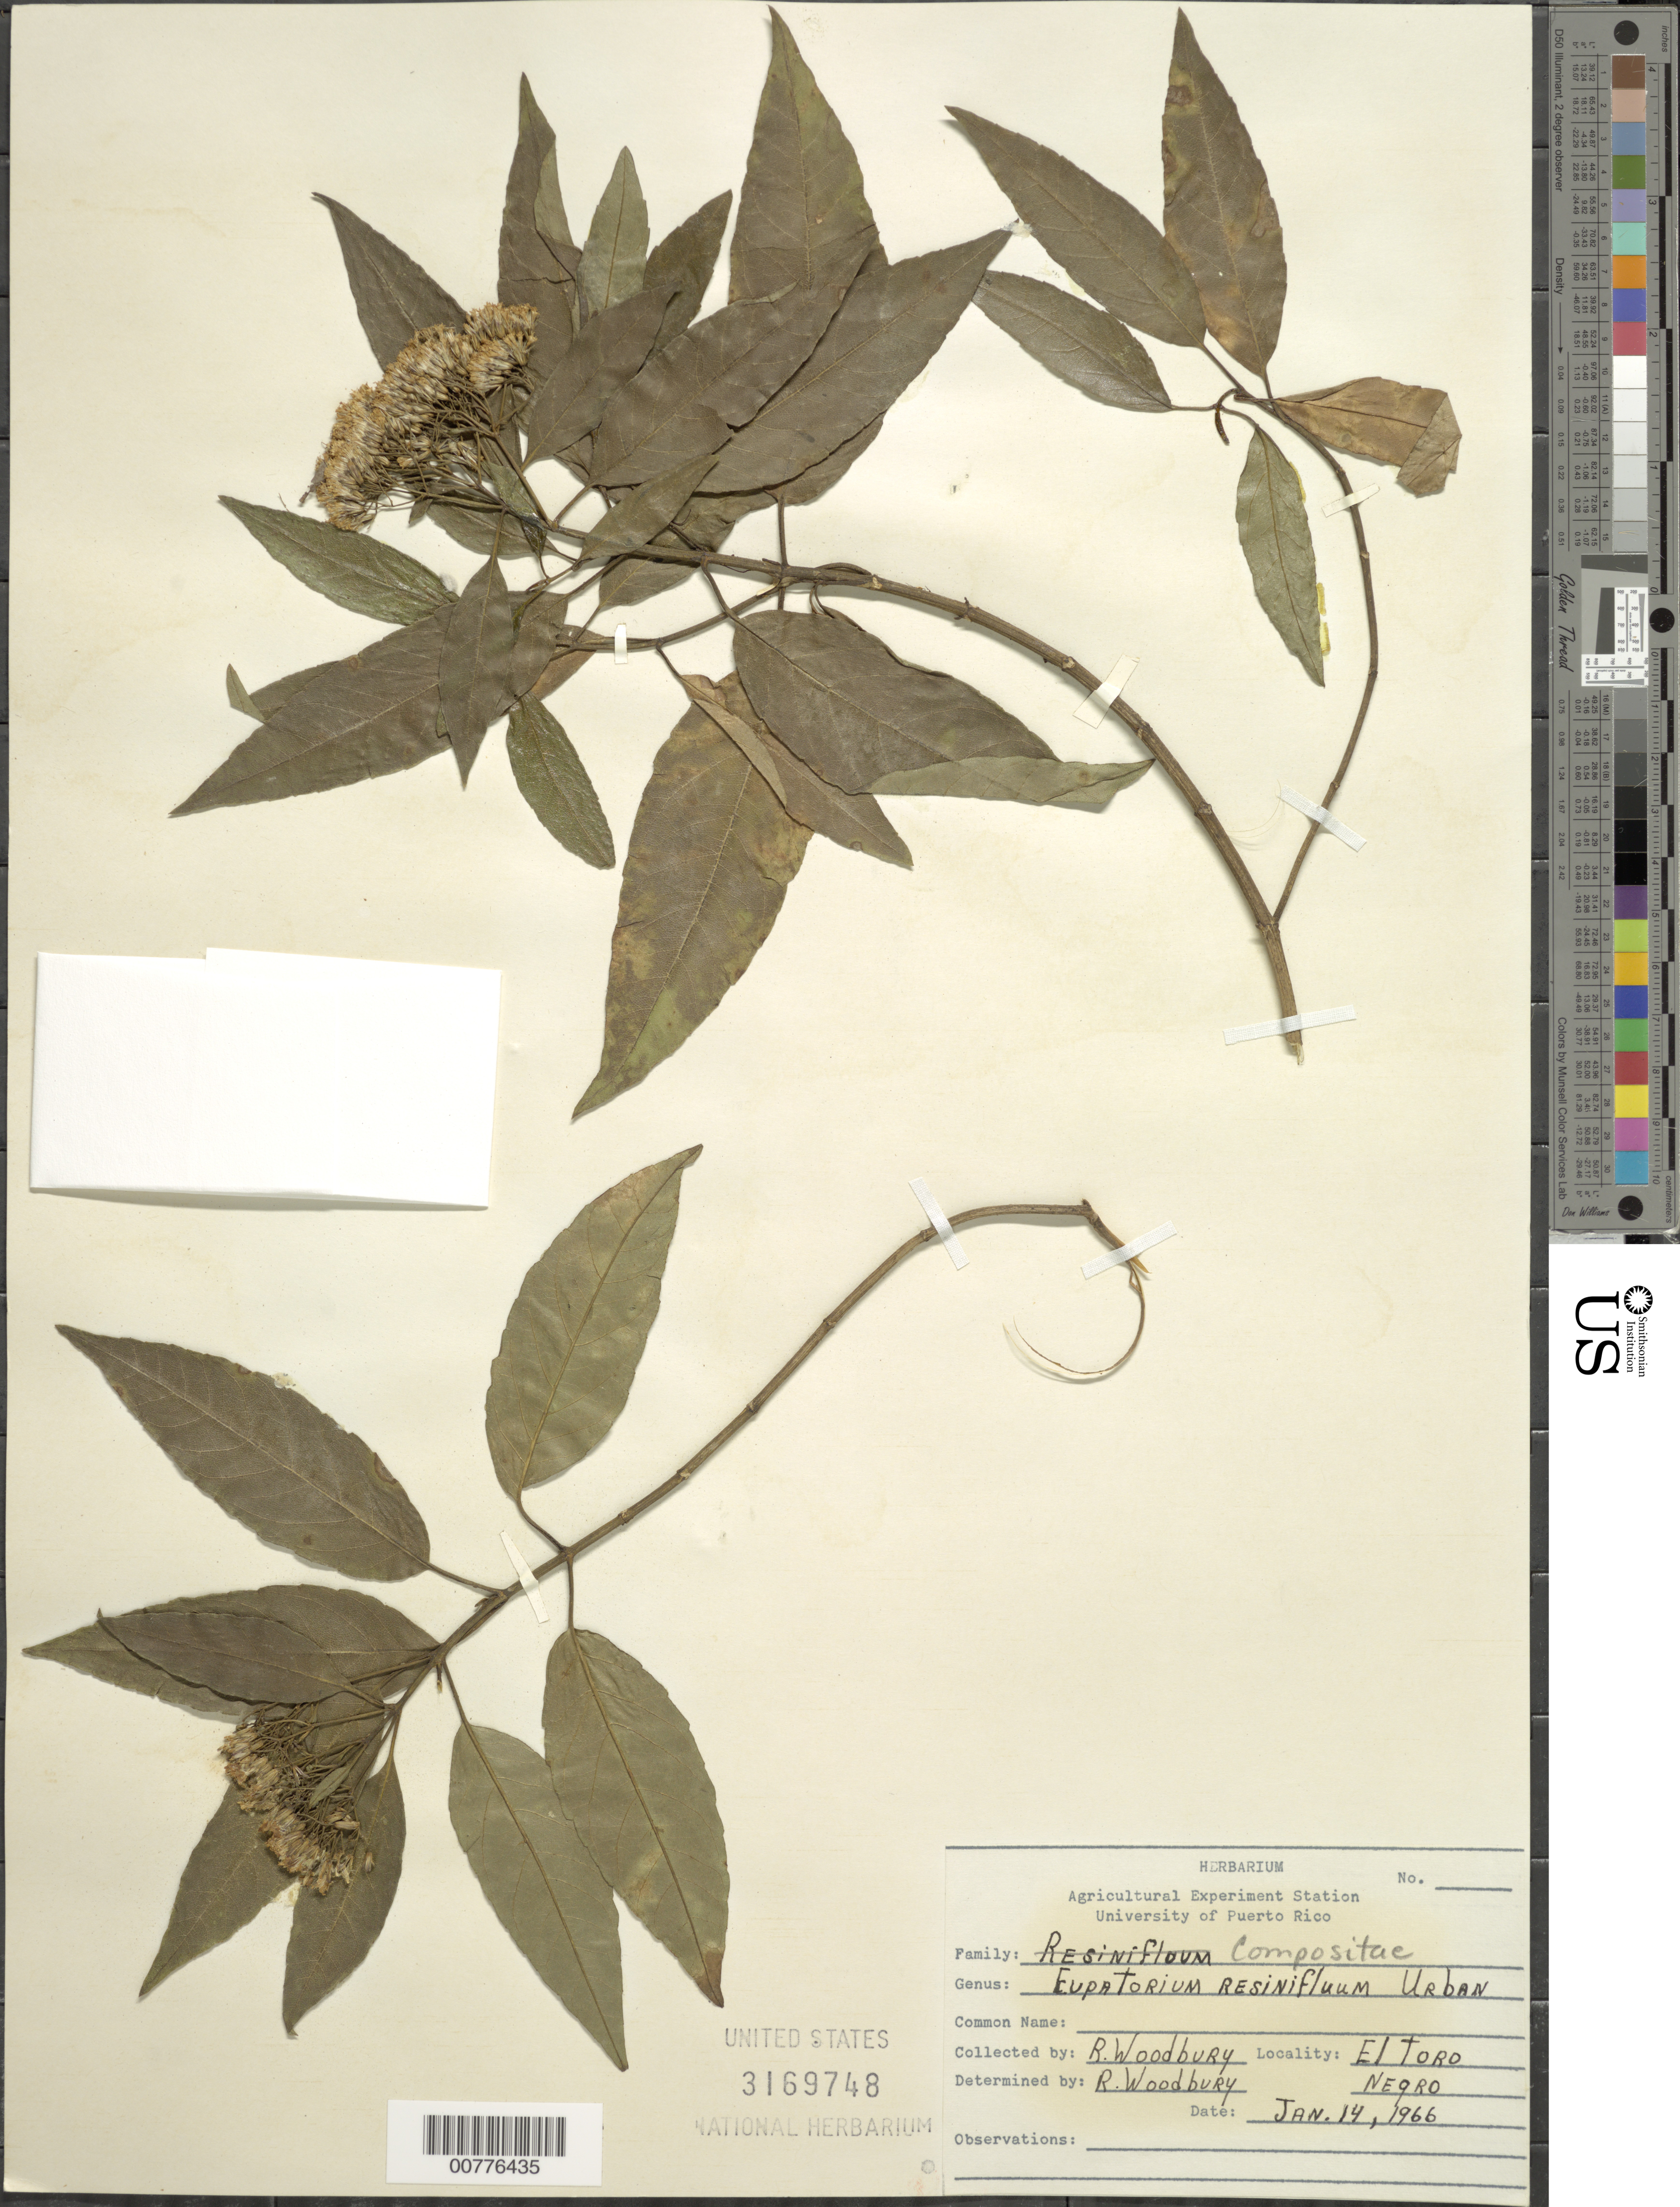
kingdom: Plantae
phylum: Tracheophyta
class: Magnoliopsida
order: Asterales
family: Asteraceae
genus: Ageratina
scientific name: Ageratina resiniflua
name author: (Urb.) R.M. King & H. Rob.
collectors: R. O. Woodbury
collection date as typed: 14 Jan 1966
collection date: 1966-01-14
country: Puerto Rico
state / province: Villalba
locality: El Toro Negro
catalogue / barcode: US 3169748